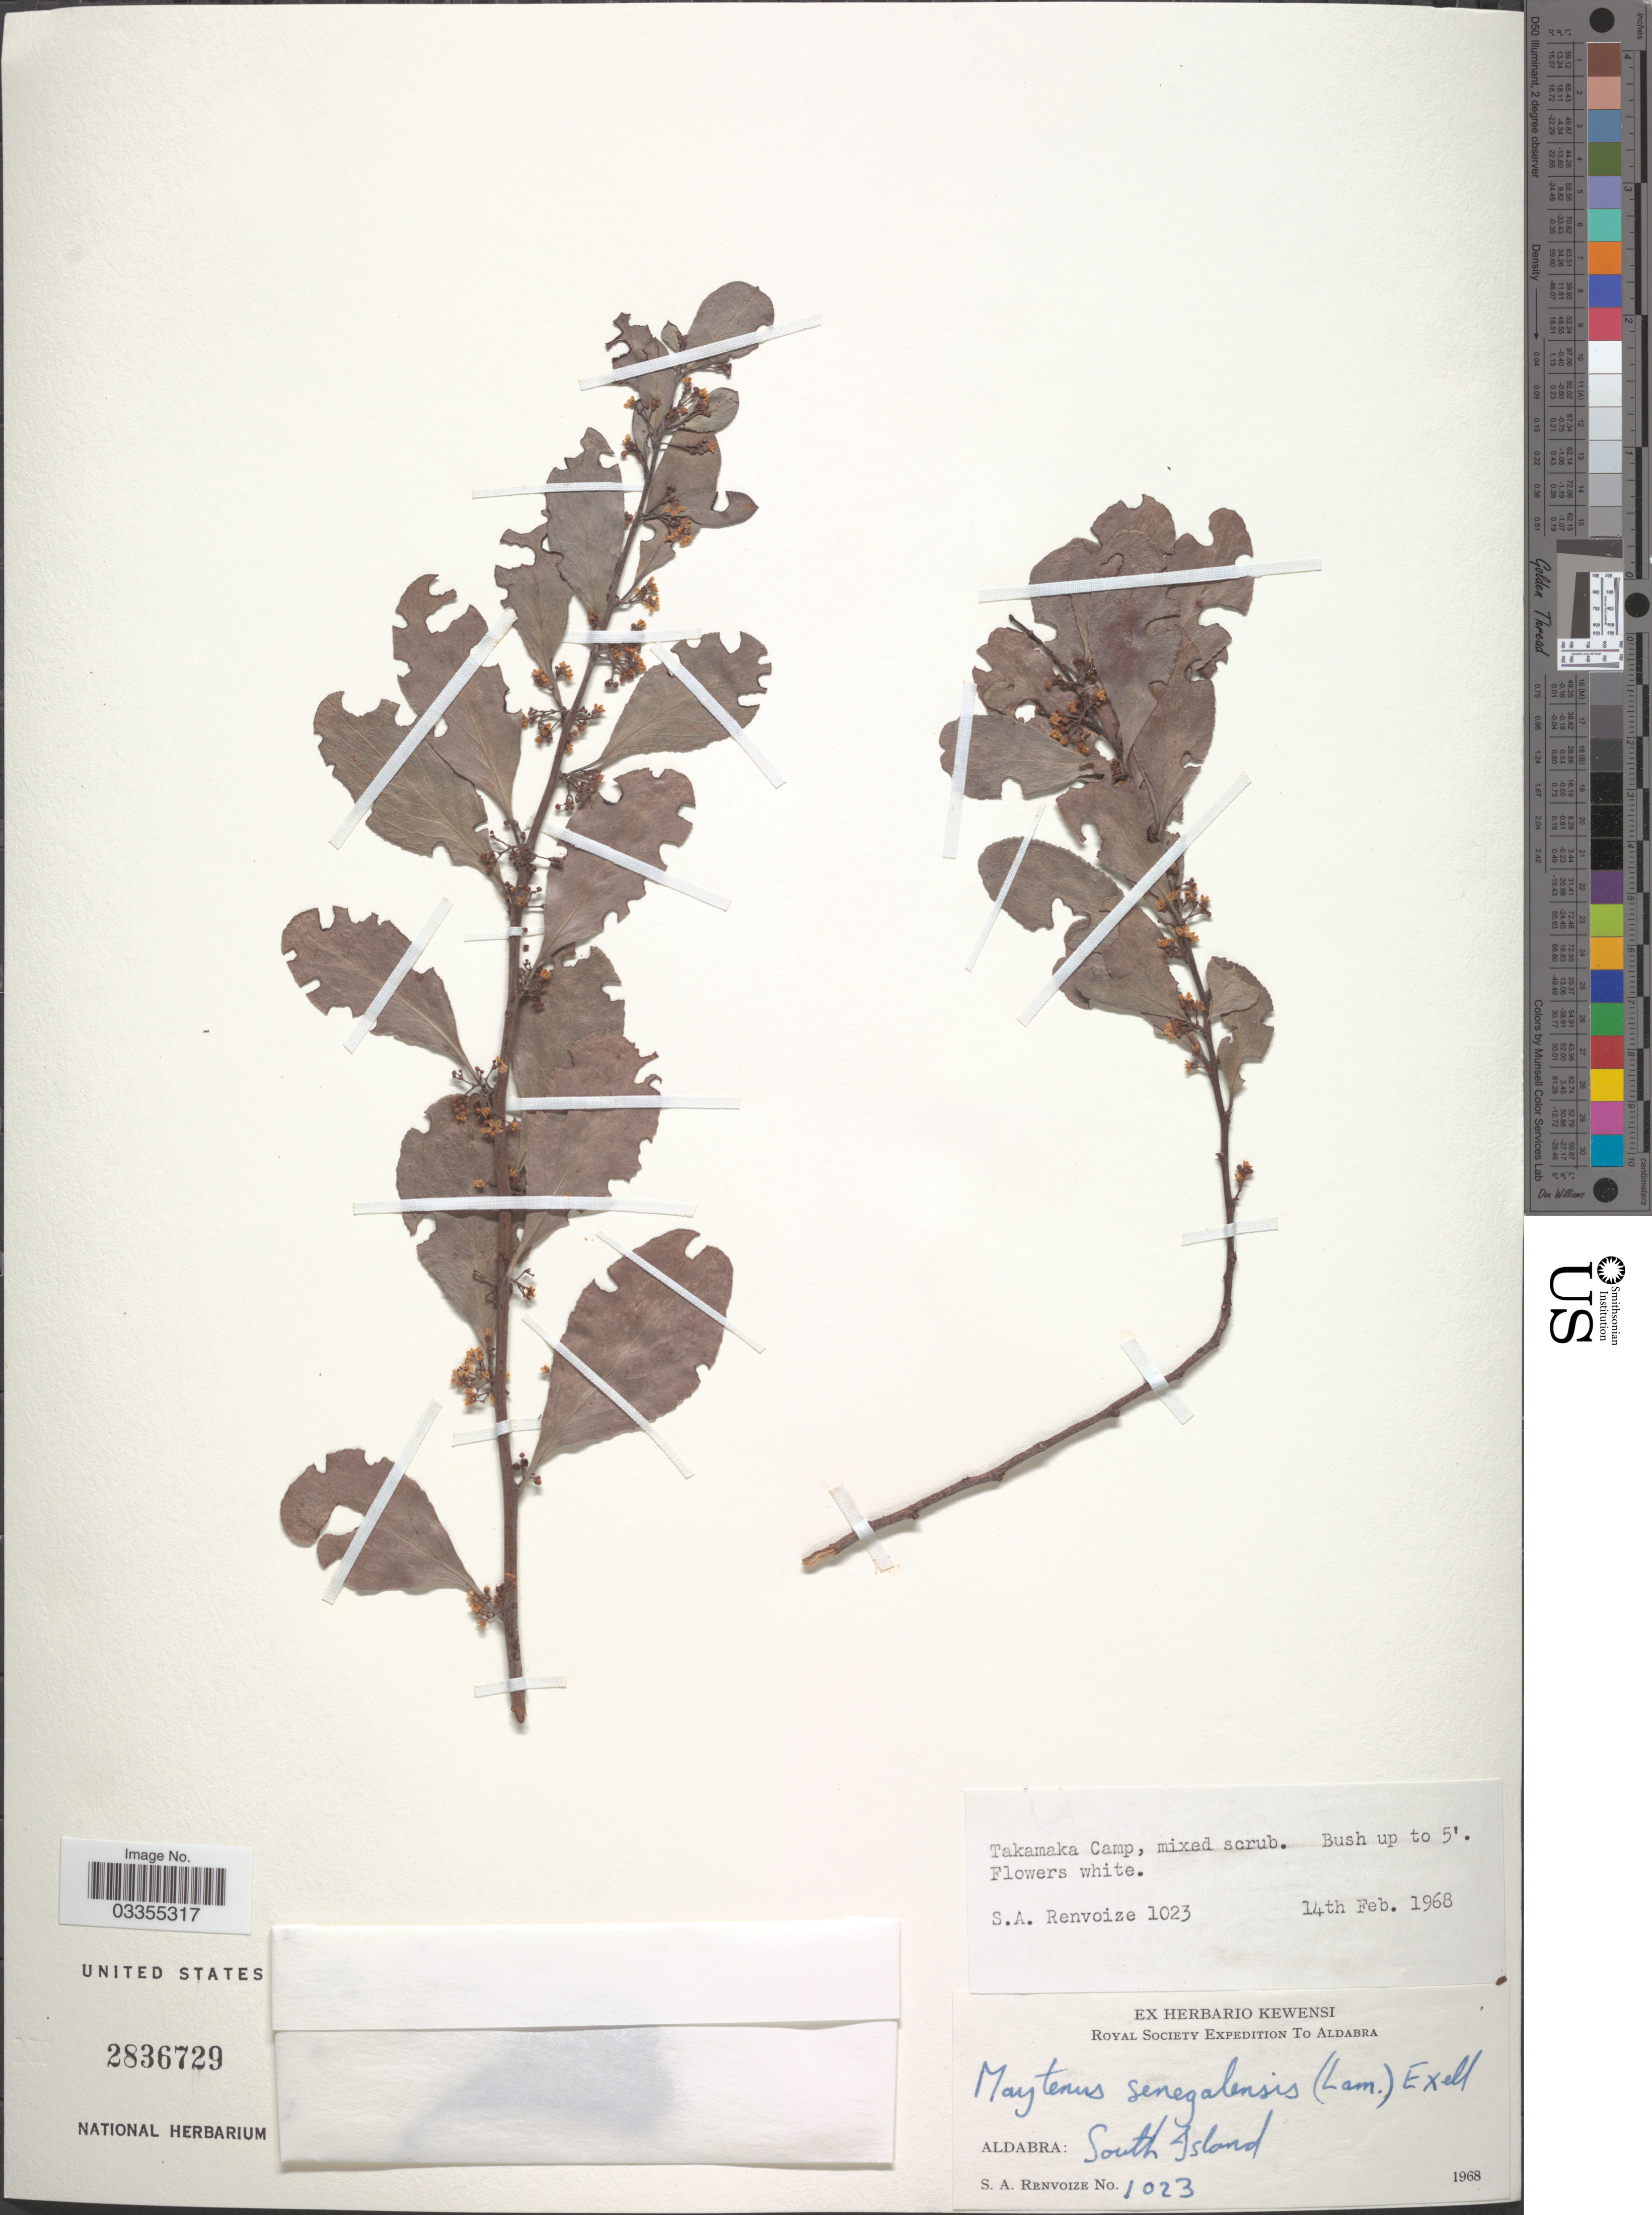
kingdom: Plantae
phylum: Tracheophyta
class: Magnoliopsida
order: Celastrales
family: Celastraceae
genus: Gymnosporia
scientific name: Gymnosporia grossulariae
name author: (Tul.) Loes.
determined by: Strong, Mark T., (BOT), Smithsonian Institution - National Museum of Natural History (UNITED STATES)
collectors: S. A. Renvoize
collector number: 1023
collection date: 1968-02-14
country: Seychelles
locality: Takamaka Camp. Aldabra: South Island.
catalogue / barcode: US 2836729